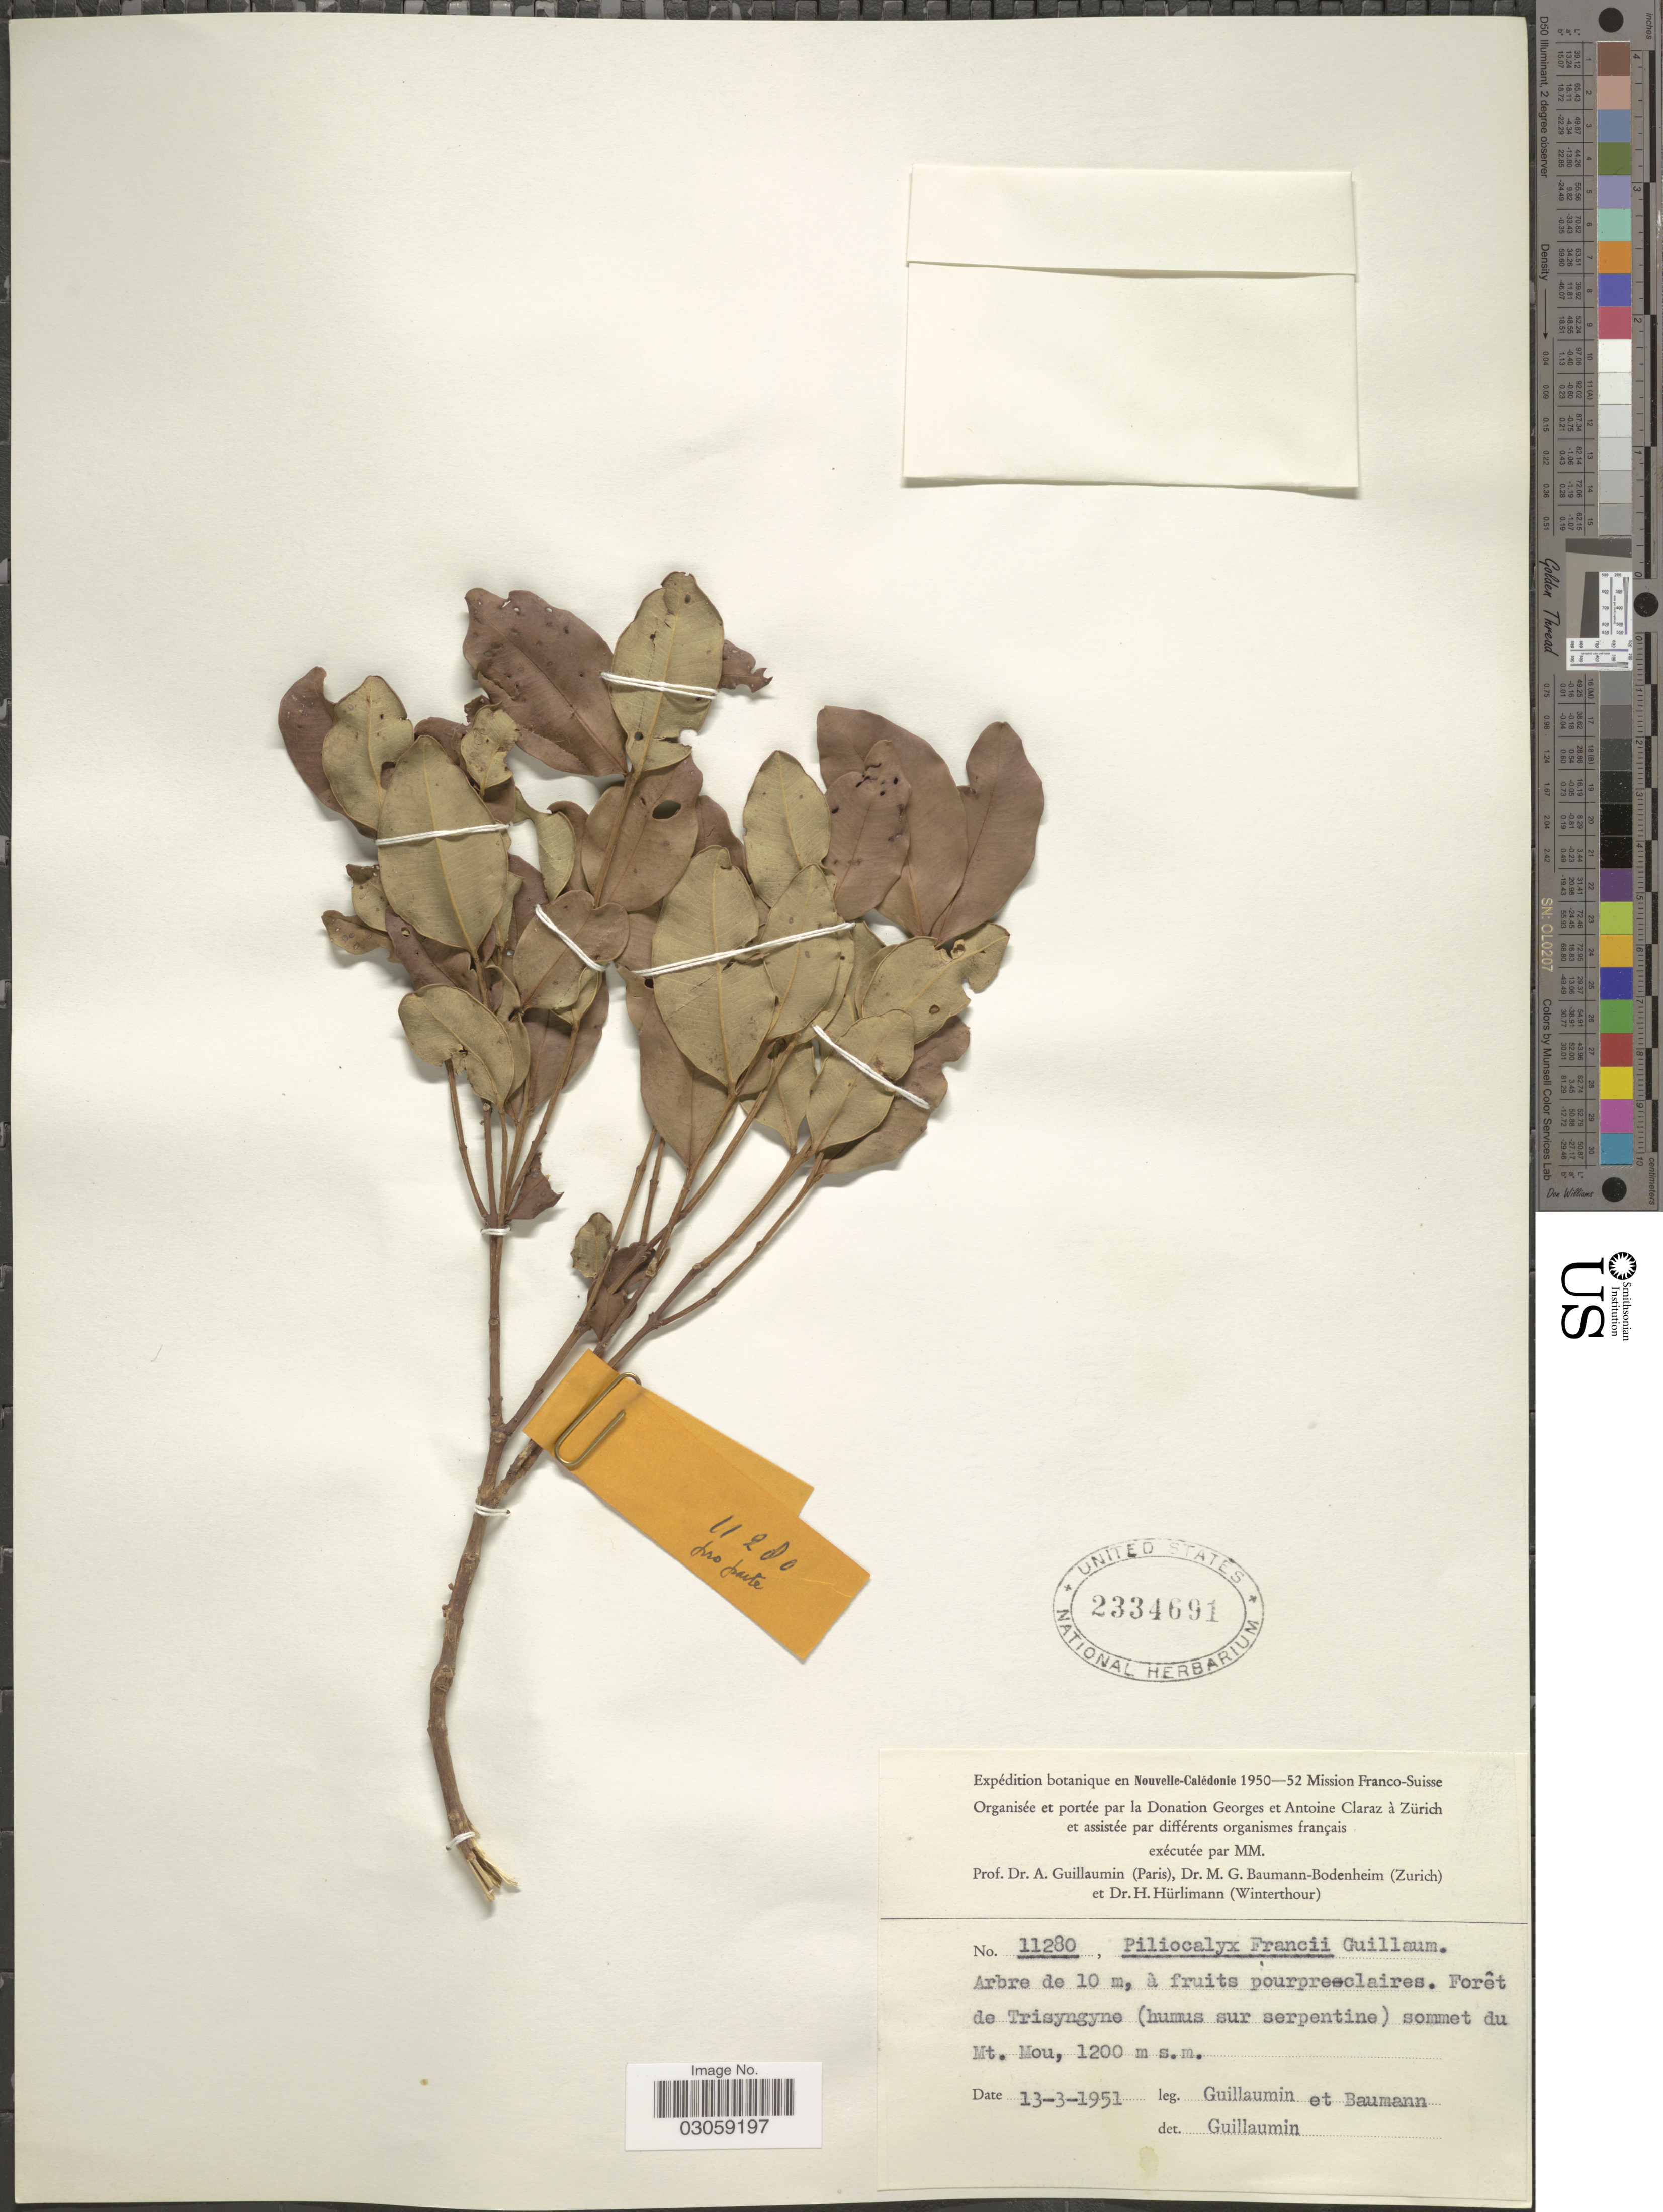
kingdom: Plantae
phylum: Tracheophyta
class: Magnoliopsida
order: Myrtales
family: Myrtaceae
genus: Syzygium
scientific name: Syzygium francii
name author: (Guillaumin) N. Snow et al.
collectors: A. Guillaumin & M. G. Baumann-Bodenheim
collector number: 11280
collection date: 1951-03-13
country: New Caledonia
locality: En Nouvelle-Calédonie. Sommet du Mt. Mou.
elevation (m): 1200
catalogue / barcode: US 2334691